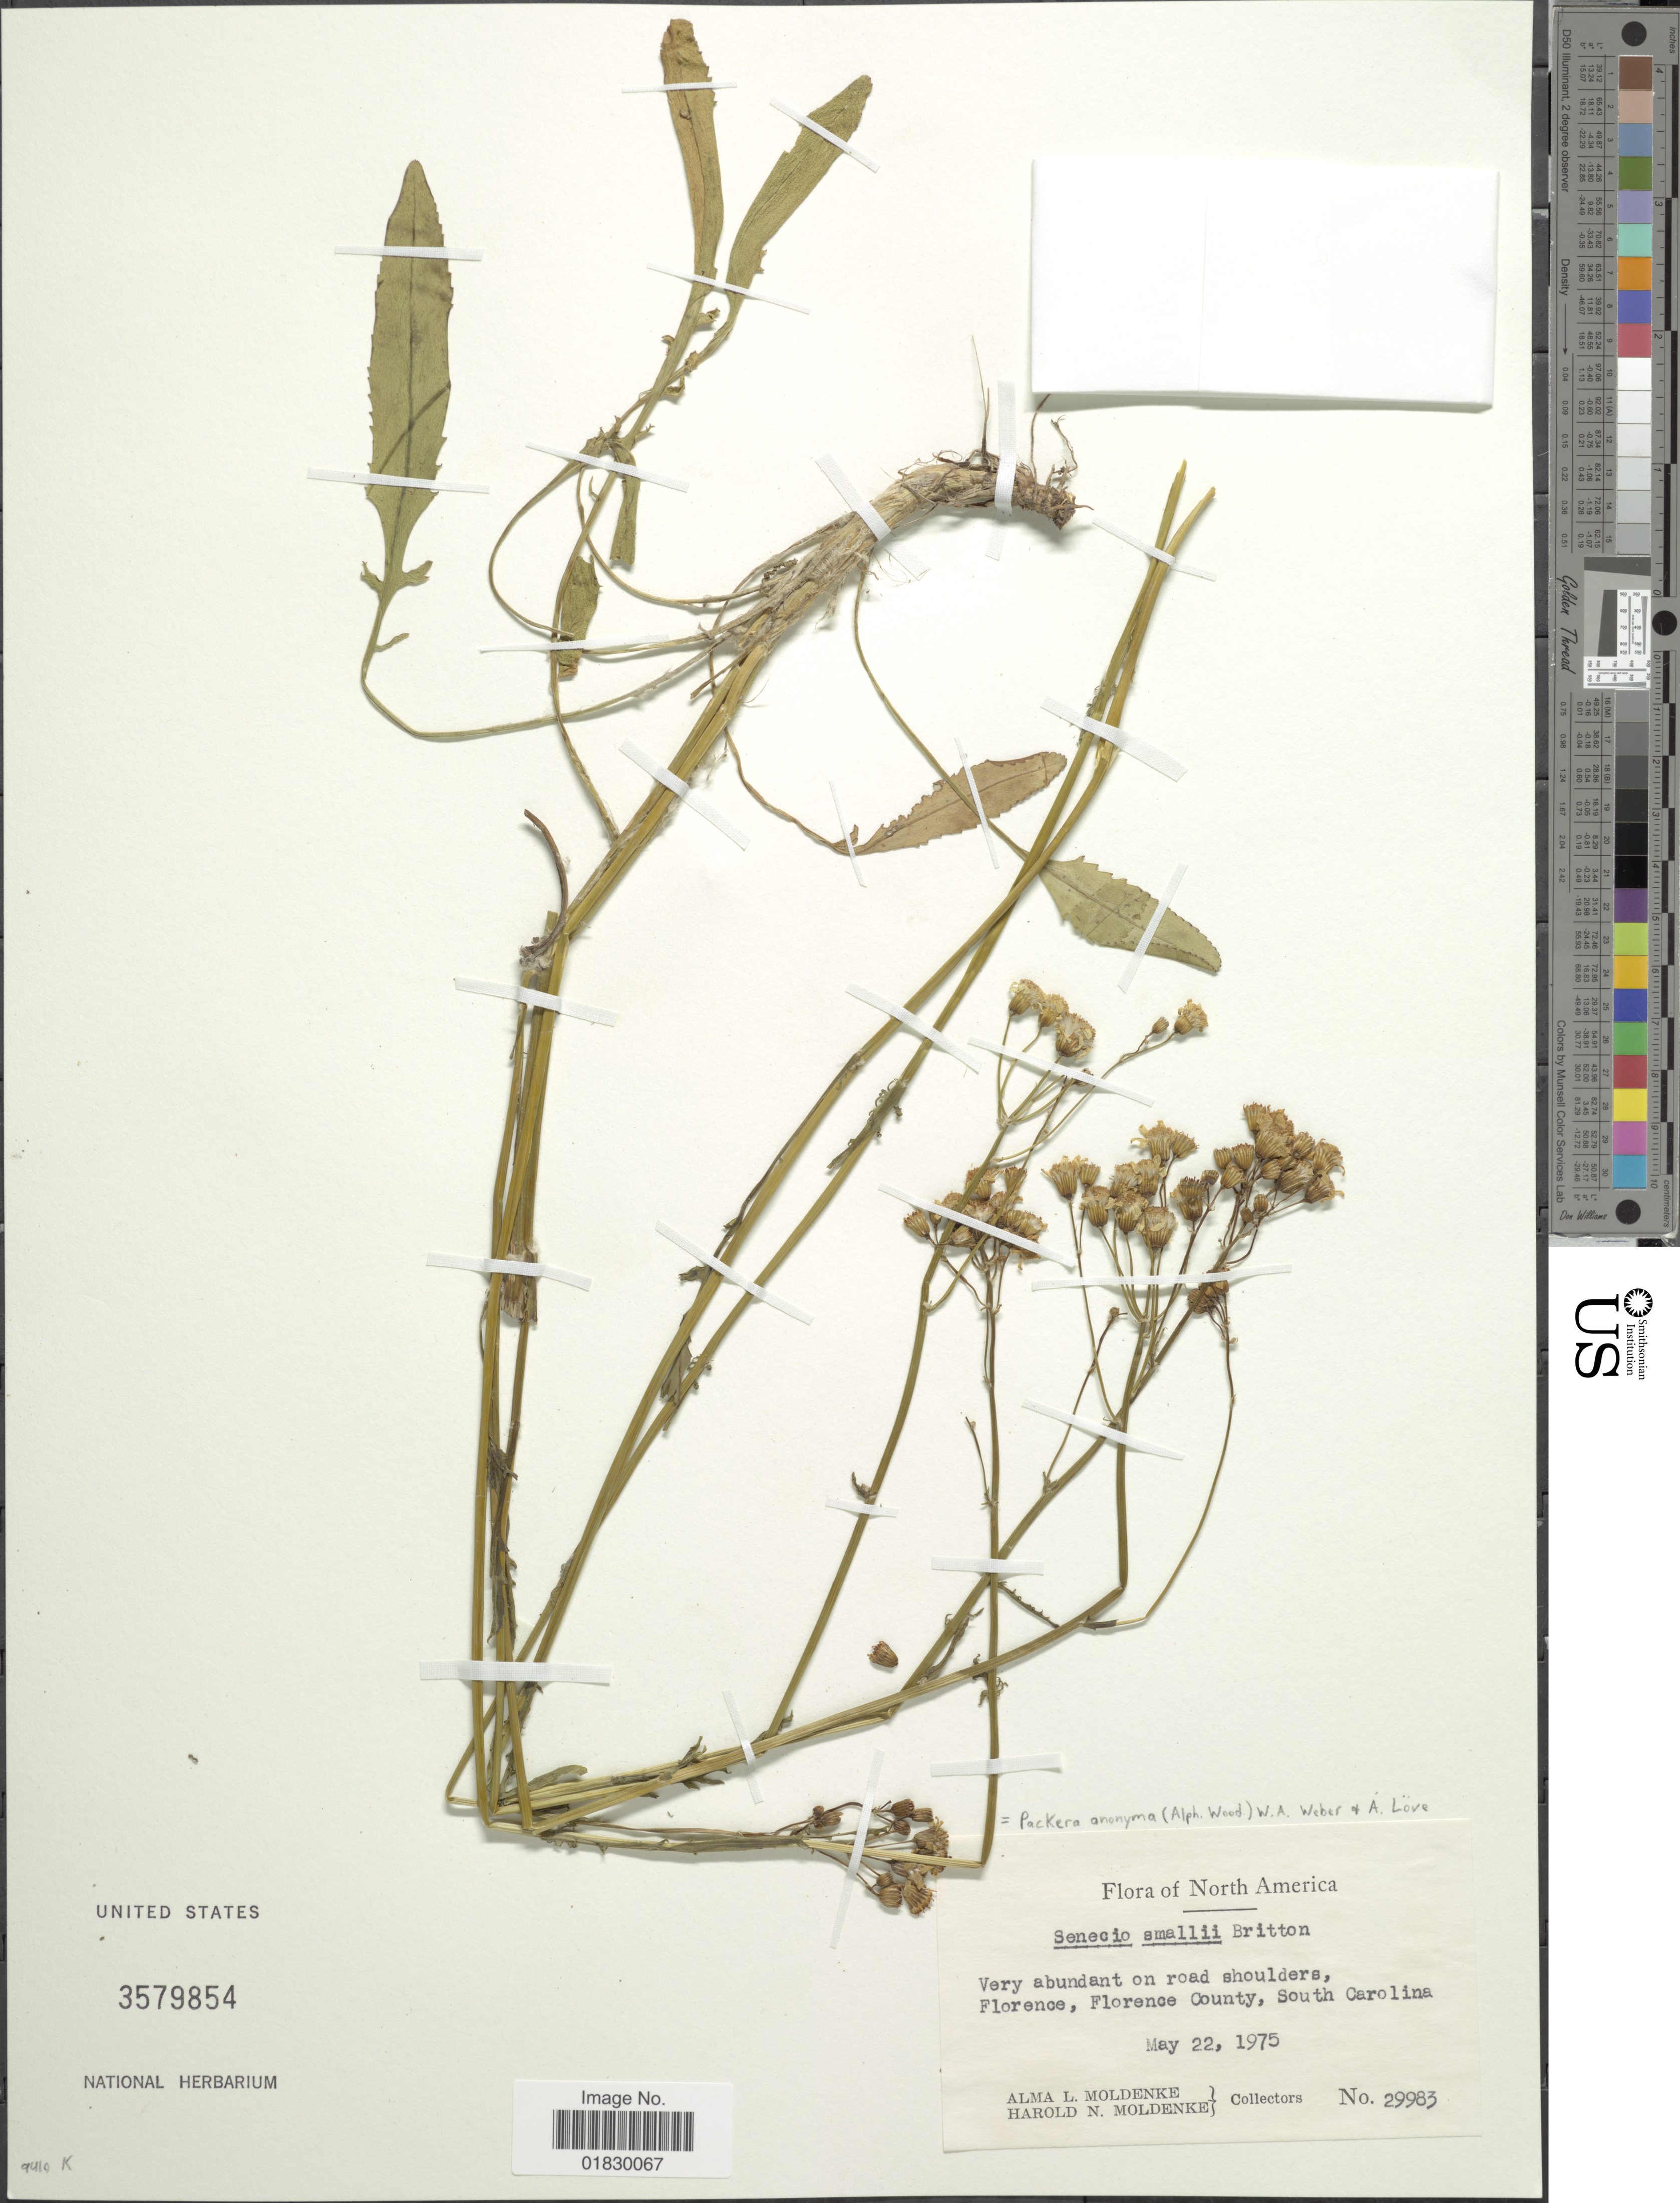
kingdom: Plantae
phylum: Tracheophyta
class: Magnoliopsida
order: Asterales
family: Asteraceae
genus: Packera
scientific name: Packera anonyma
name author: (Alph. Wood) W.A. Weber & Á. Löve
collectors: A. L. Moldenke & H. N. Moldenke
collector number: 29983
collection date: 1975-05-22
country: United States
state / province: South Carolina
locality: Florence, Florence County, South Carolina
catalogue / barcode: US 3579854